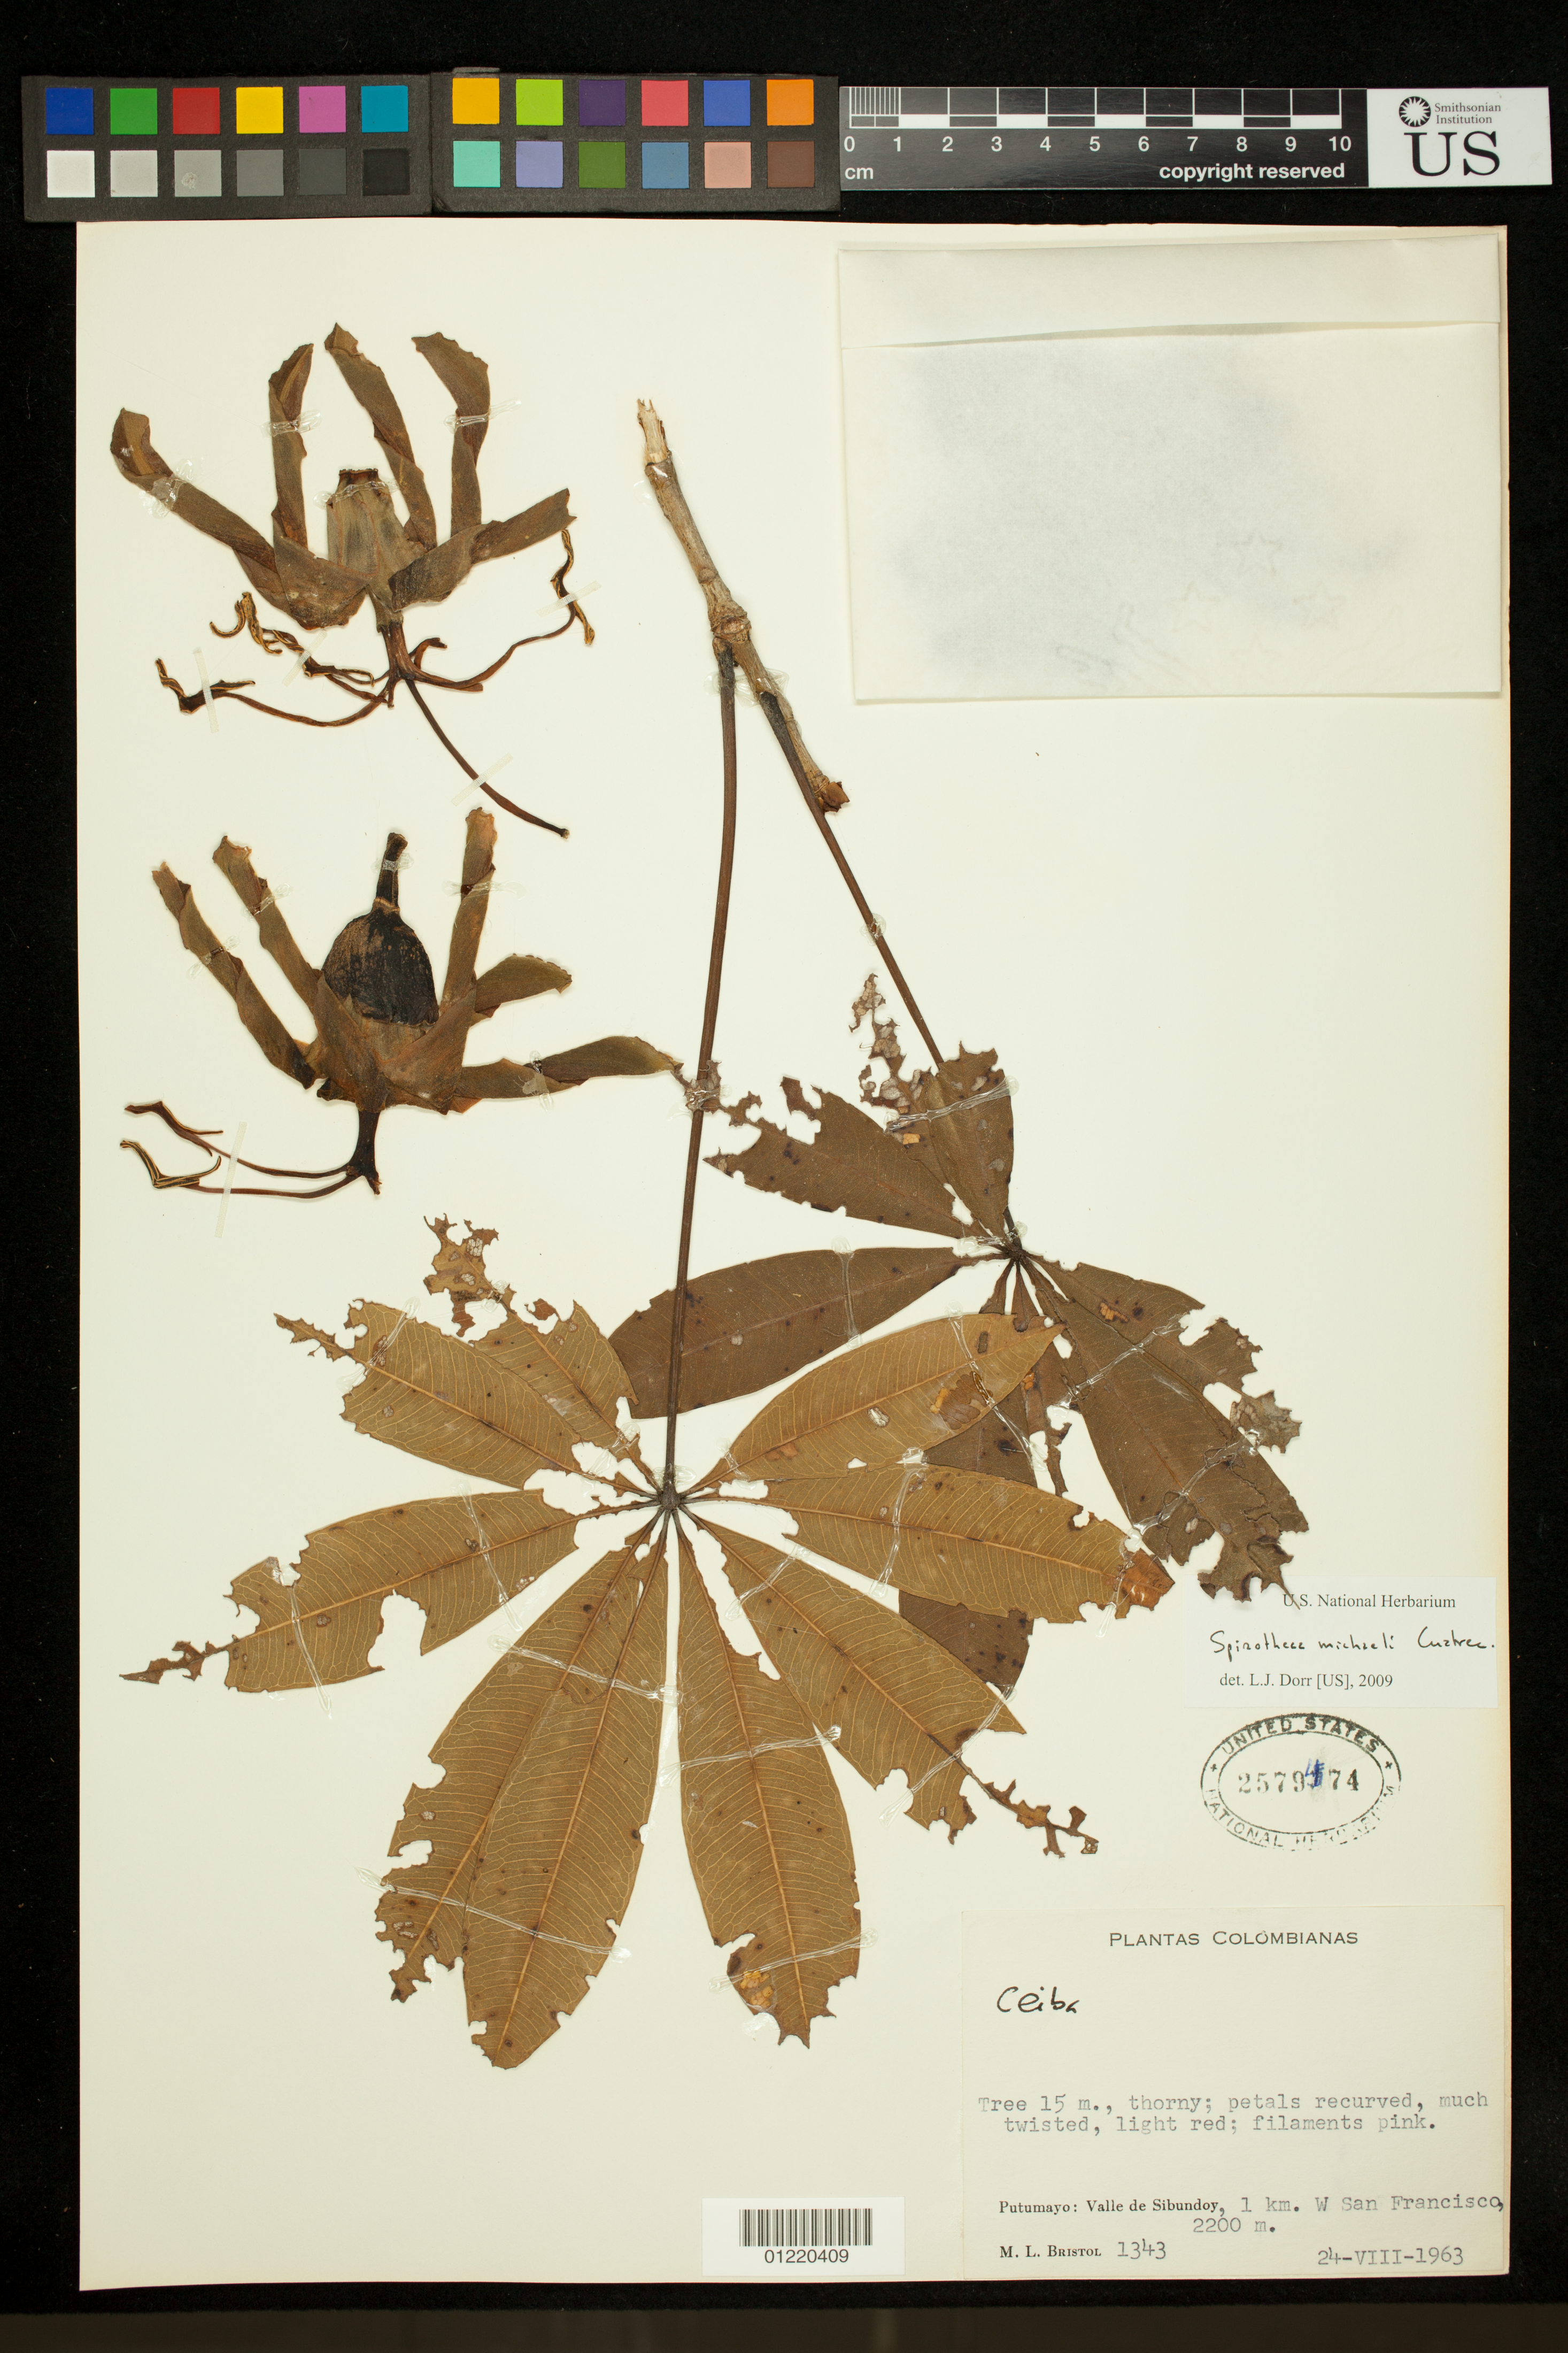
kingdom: Plantae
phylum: Tracheophyta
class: Magnoliopsida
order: Malvales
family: Malvaceae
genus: Spirotheca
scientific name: Spirotheca michaeli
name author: Cuatrec.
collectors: M. L. Bristol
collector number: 1343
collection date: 1963-08-24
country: Colombia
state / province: Putumayo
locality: Valle de Sibundoy, 1 km. W San Francisco, 2200 m.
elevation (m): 2200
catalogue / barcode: US 2579474